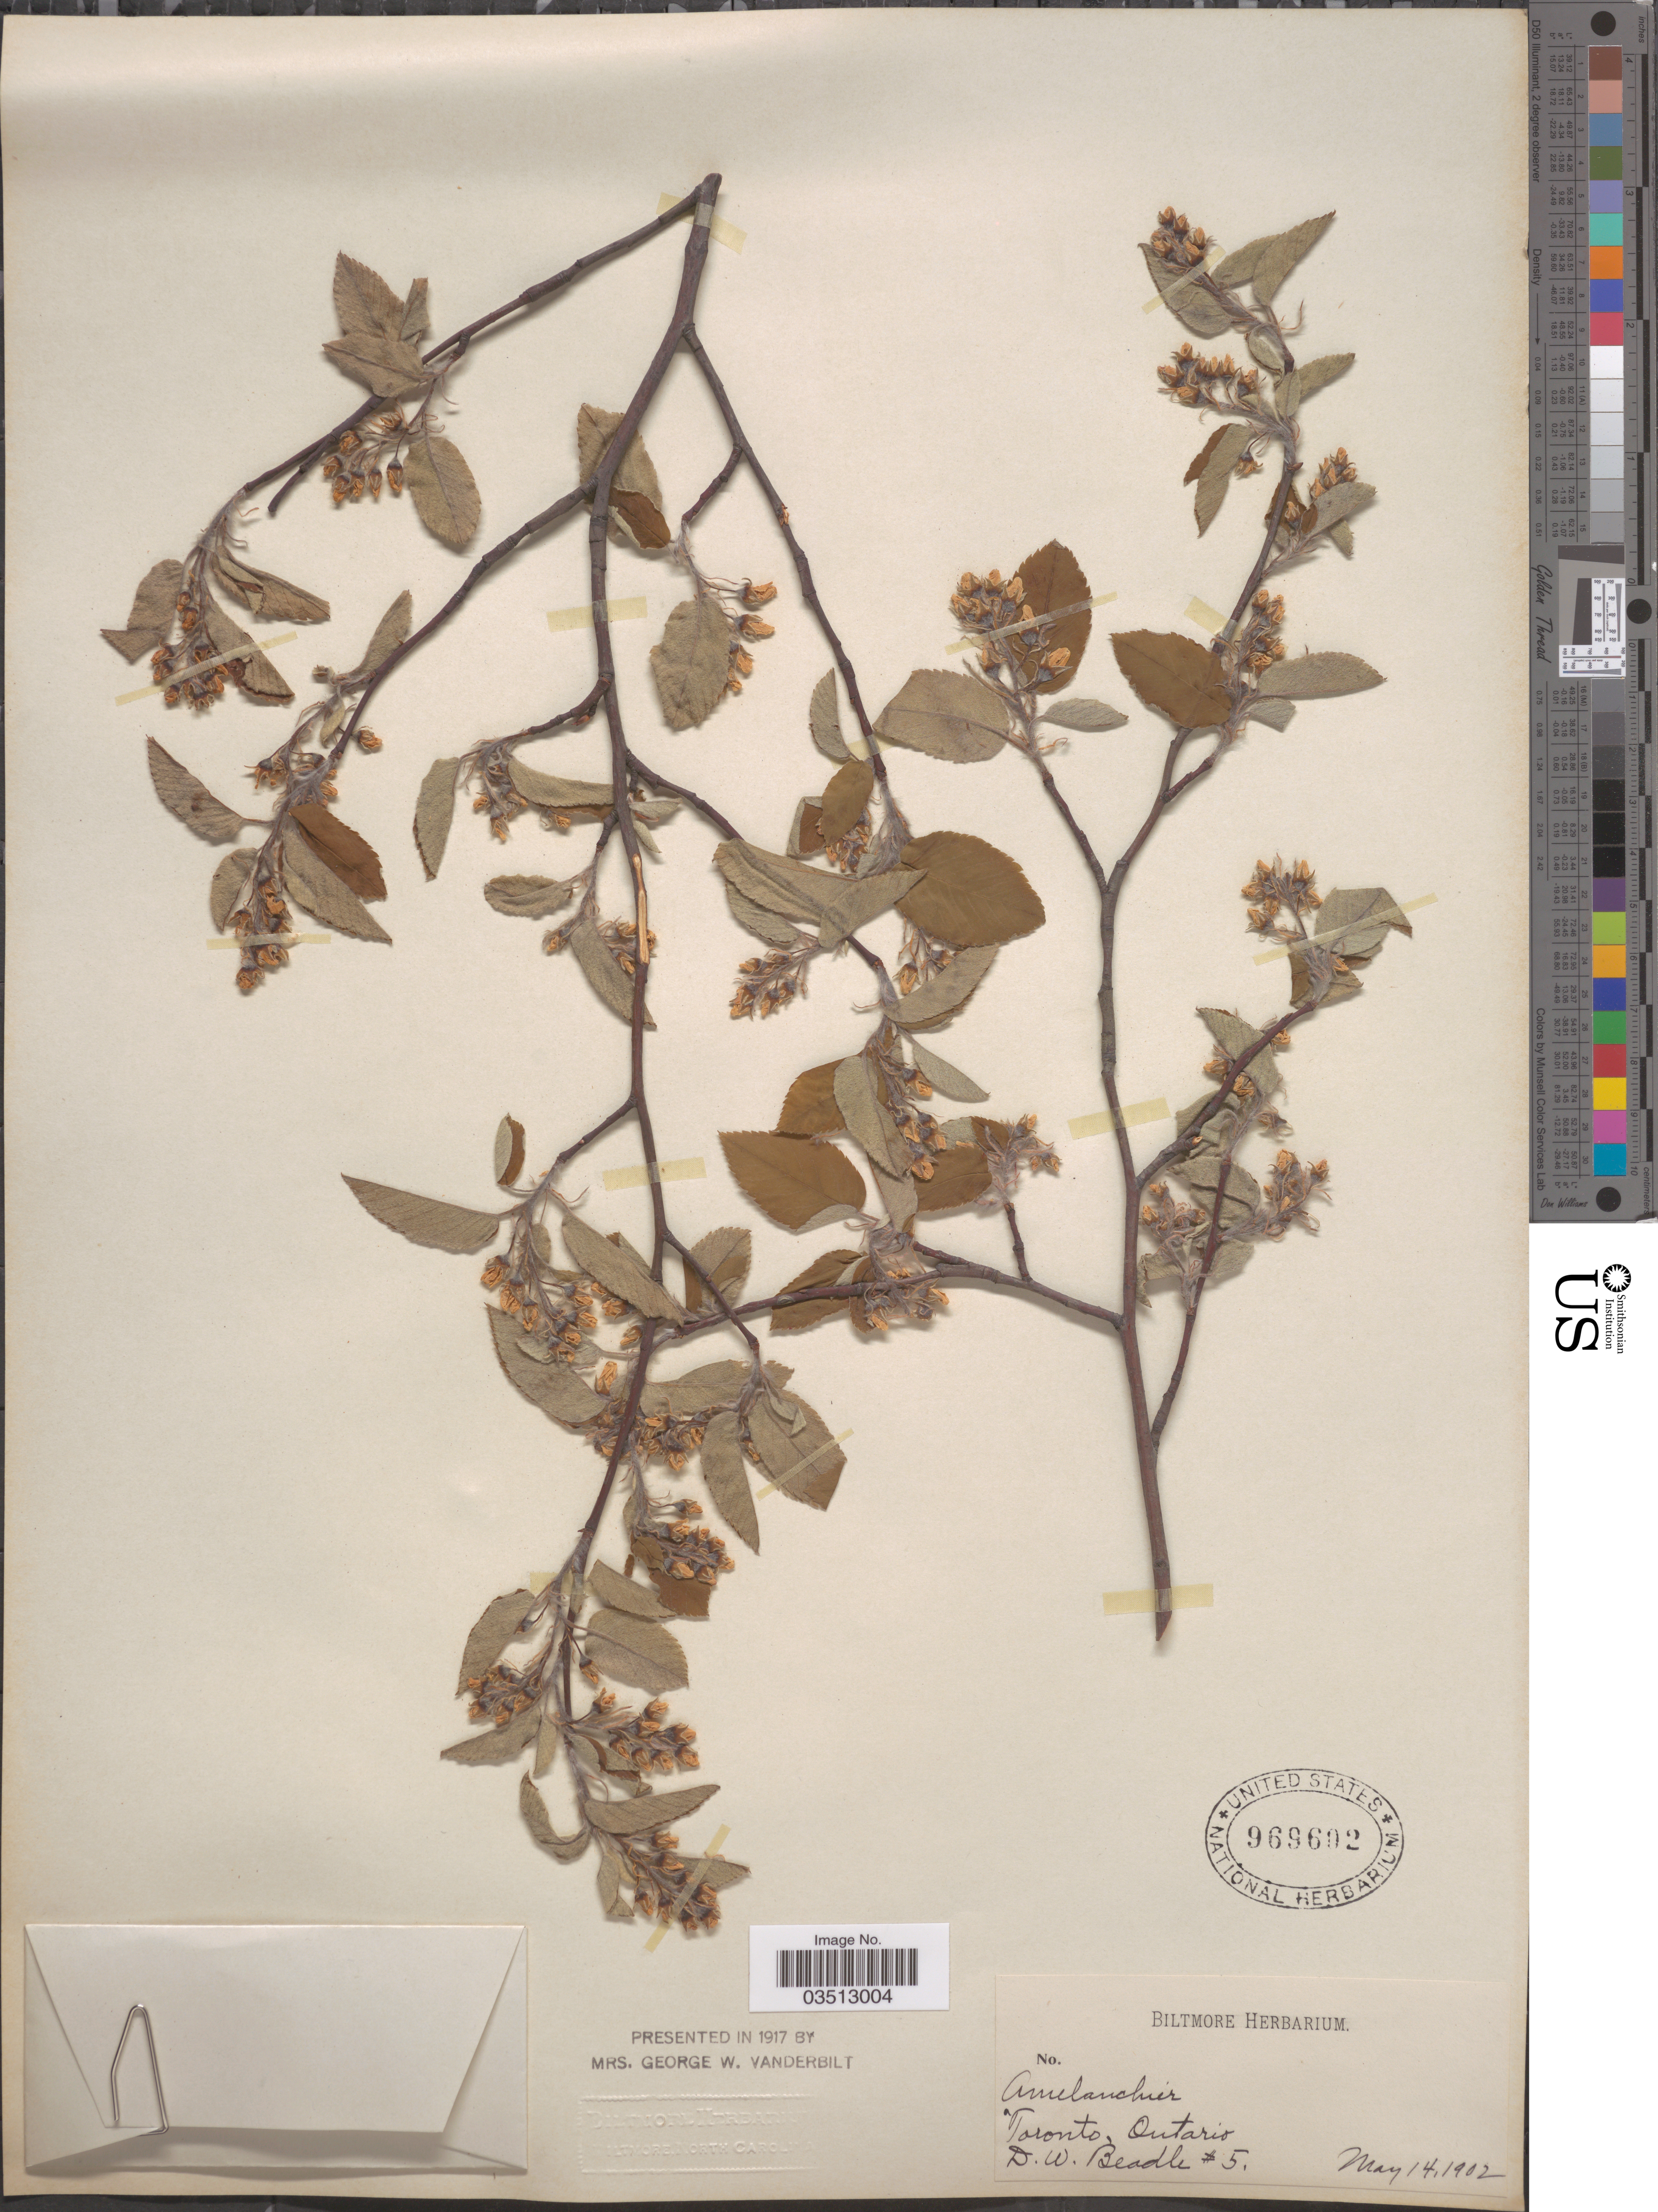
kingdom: Plantae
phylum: Tracheophyta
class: Magnoliopsida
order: Rosales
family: Rosaceae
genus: Amelanchier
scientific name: Amelanchier sp.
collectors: D. Beadle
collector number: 5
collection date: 1902-05-14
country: Canada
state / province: Ontario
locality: Toronto.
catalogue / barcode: US 969602